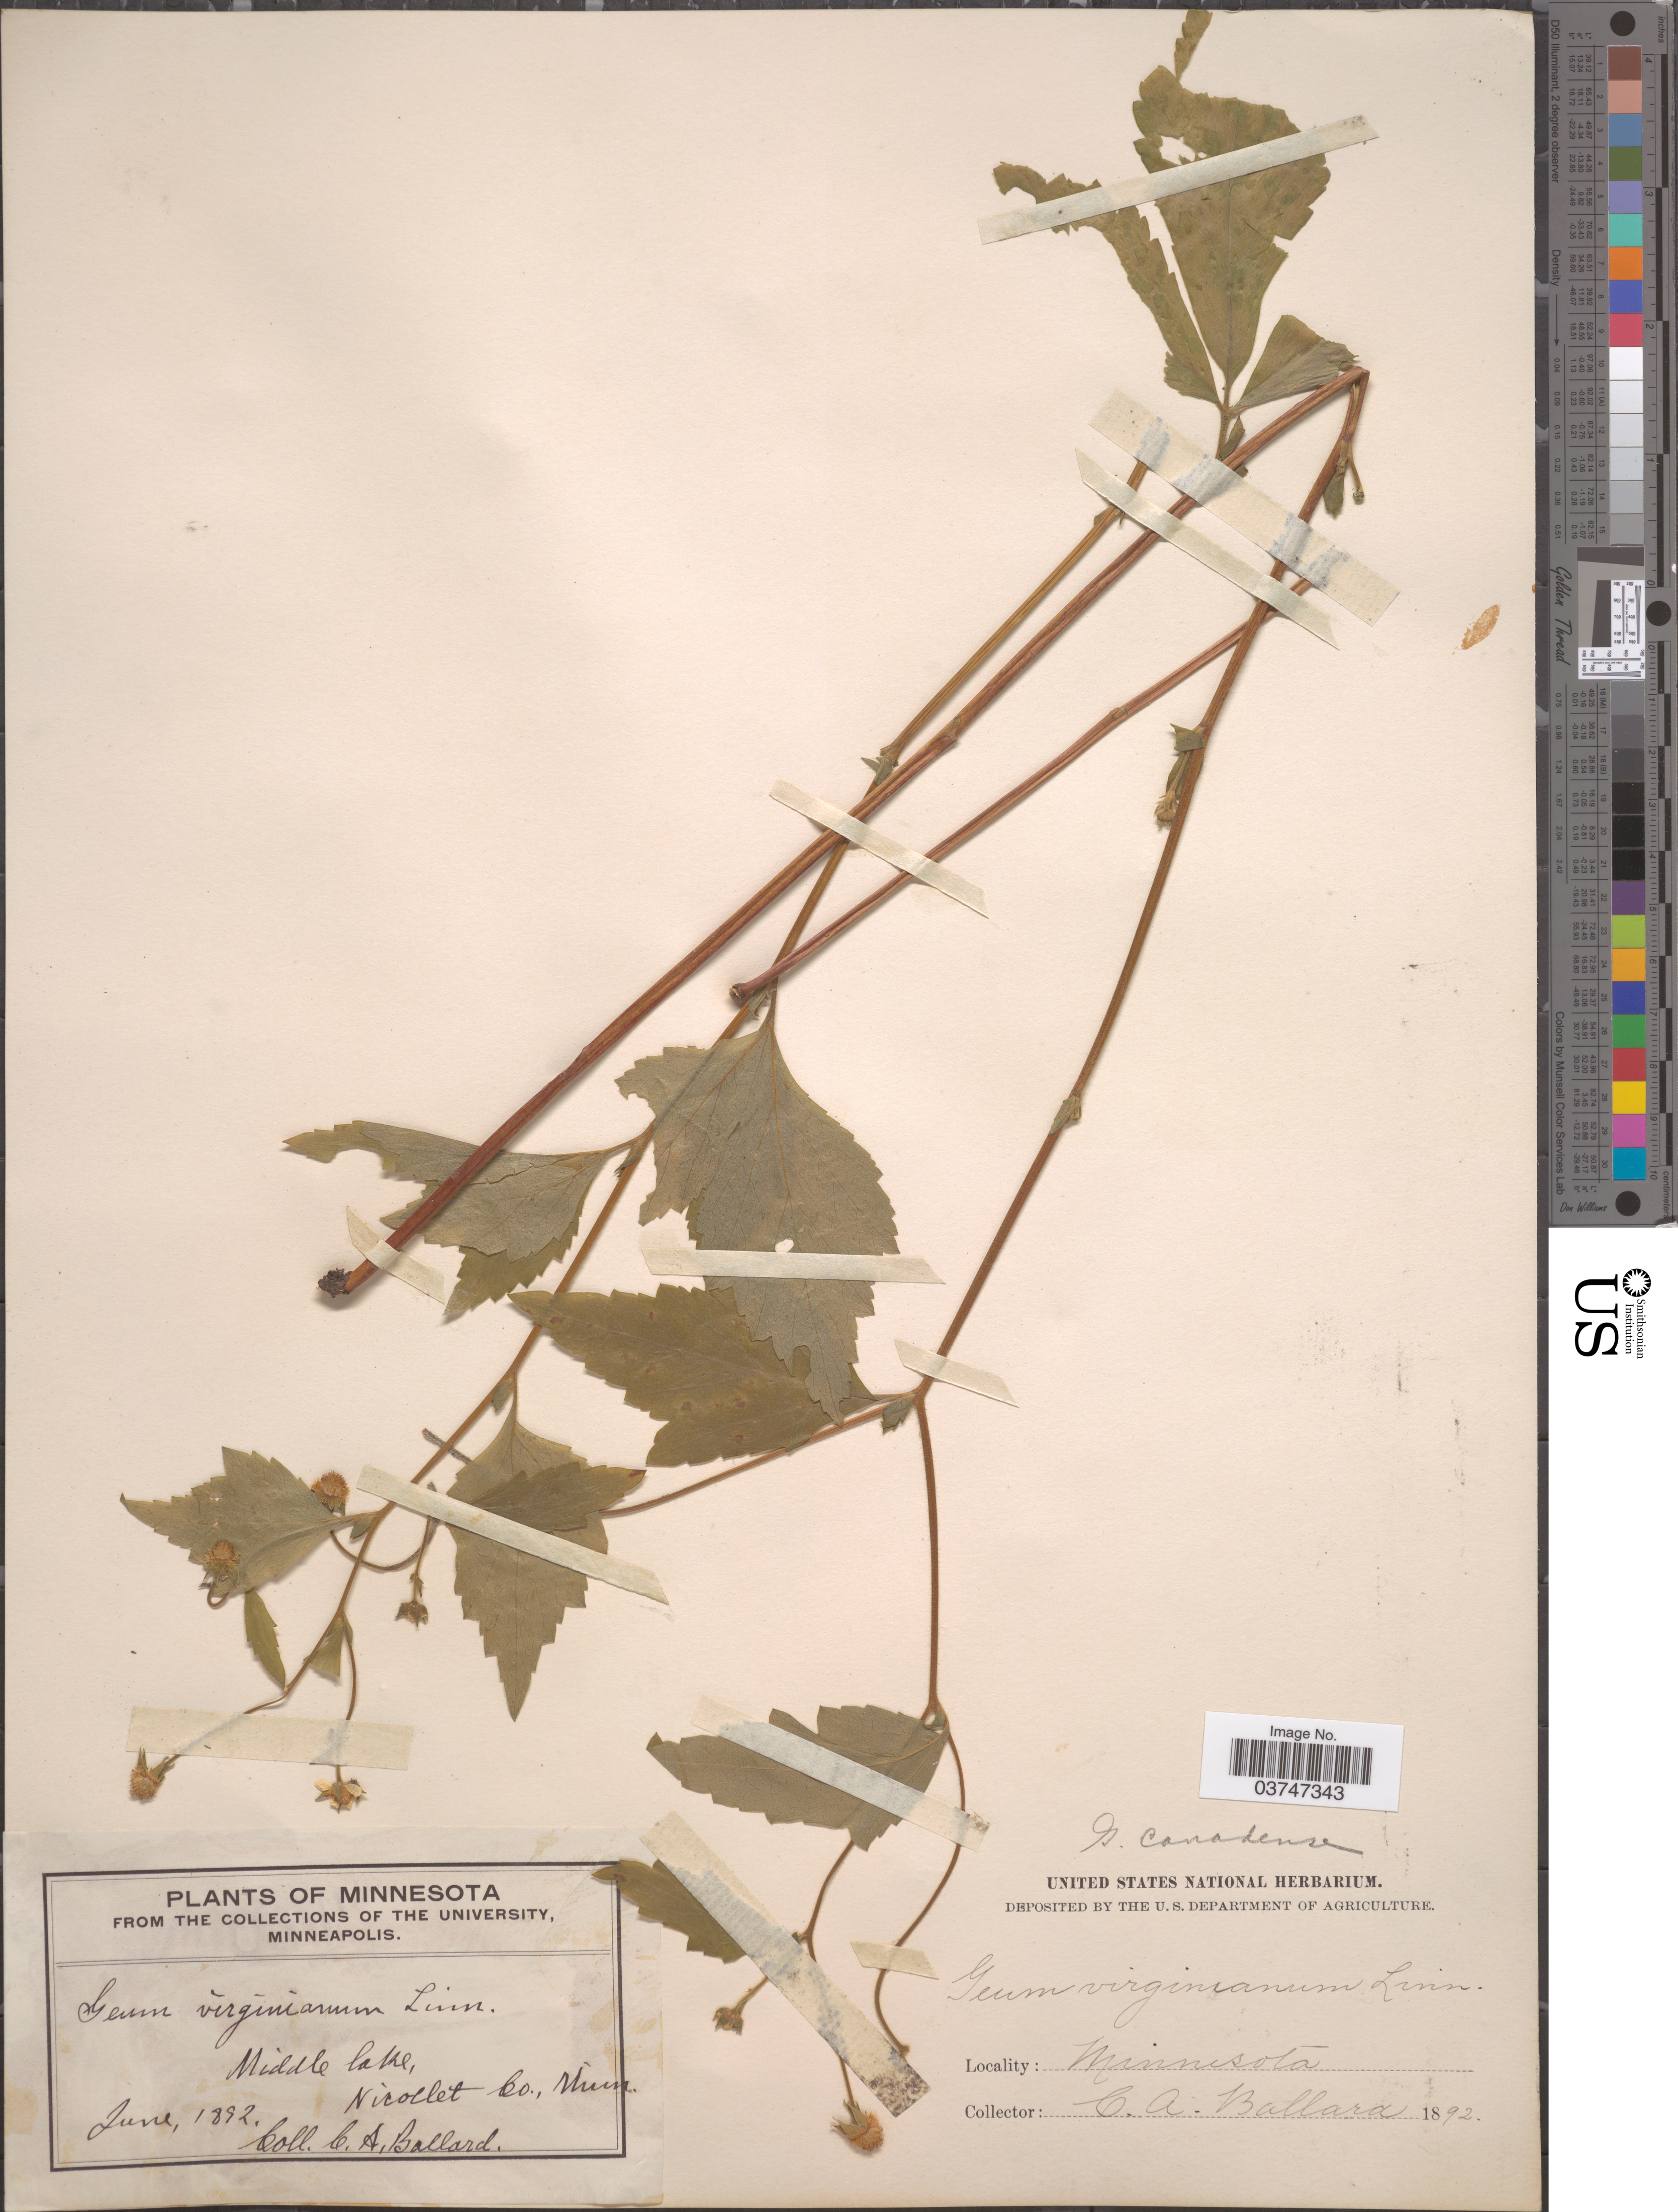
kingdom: Plantae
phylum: Tracheophyta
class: Magnoliopsida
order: Rosales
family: Rosaceae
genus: Geum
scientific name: Geum canadense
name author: Jacq.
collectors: C. A. Ballard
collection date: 1892-06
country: United States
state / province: Minnesota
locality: Middle lake, Nicollet Co.